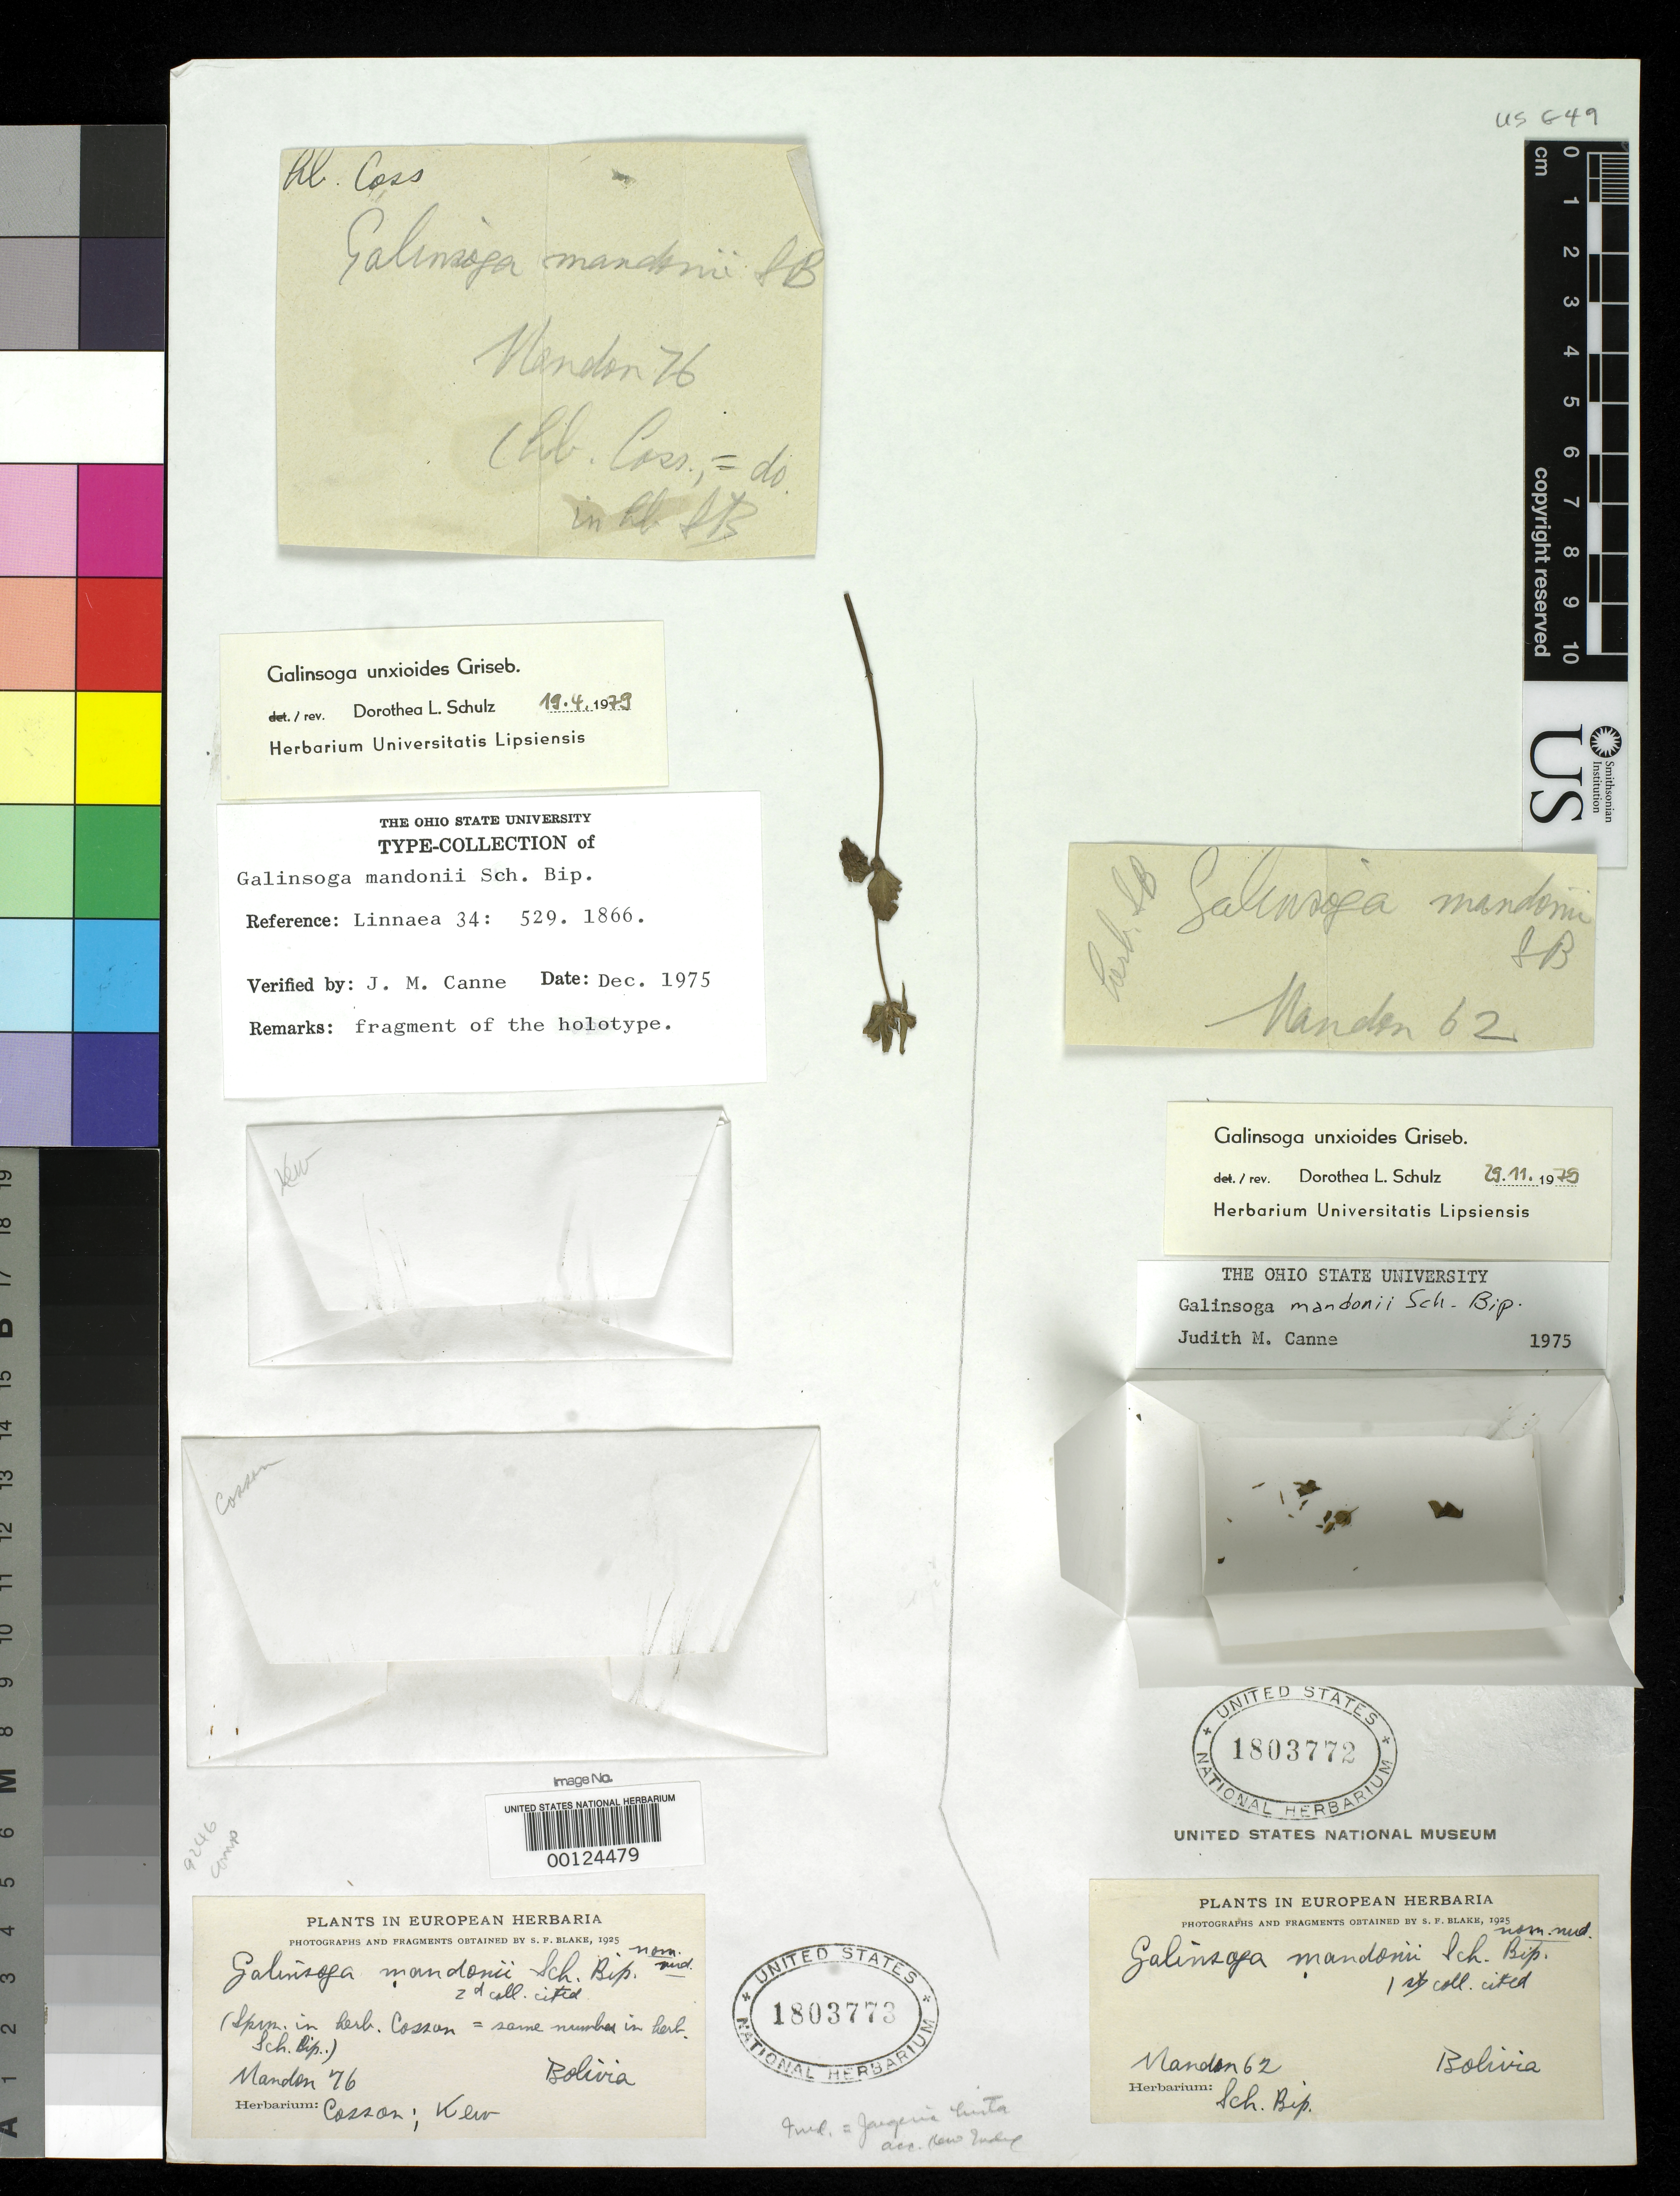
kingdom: Plantae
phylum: Tracheophyta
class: Magnoliopsida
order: Asterales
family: Asteraceae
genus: Galinsoga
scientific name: Galinsoga mandonii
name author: Sch. Bip.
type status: Type Fragment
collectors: G. Mandon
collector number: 76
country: Bolivia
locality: Mapiri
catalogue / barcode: US 1803773